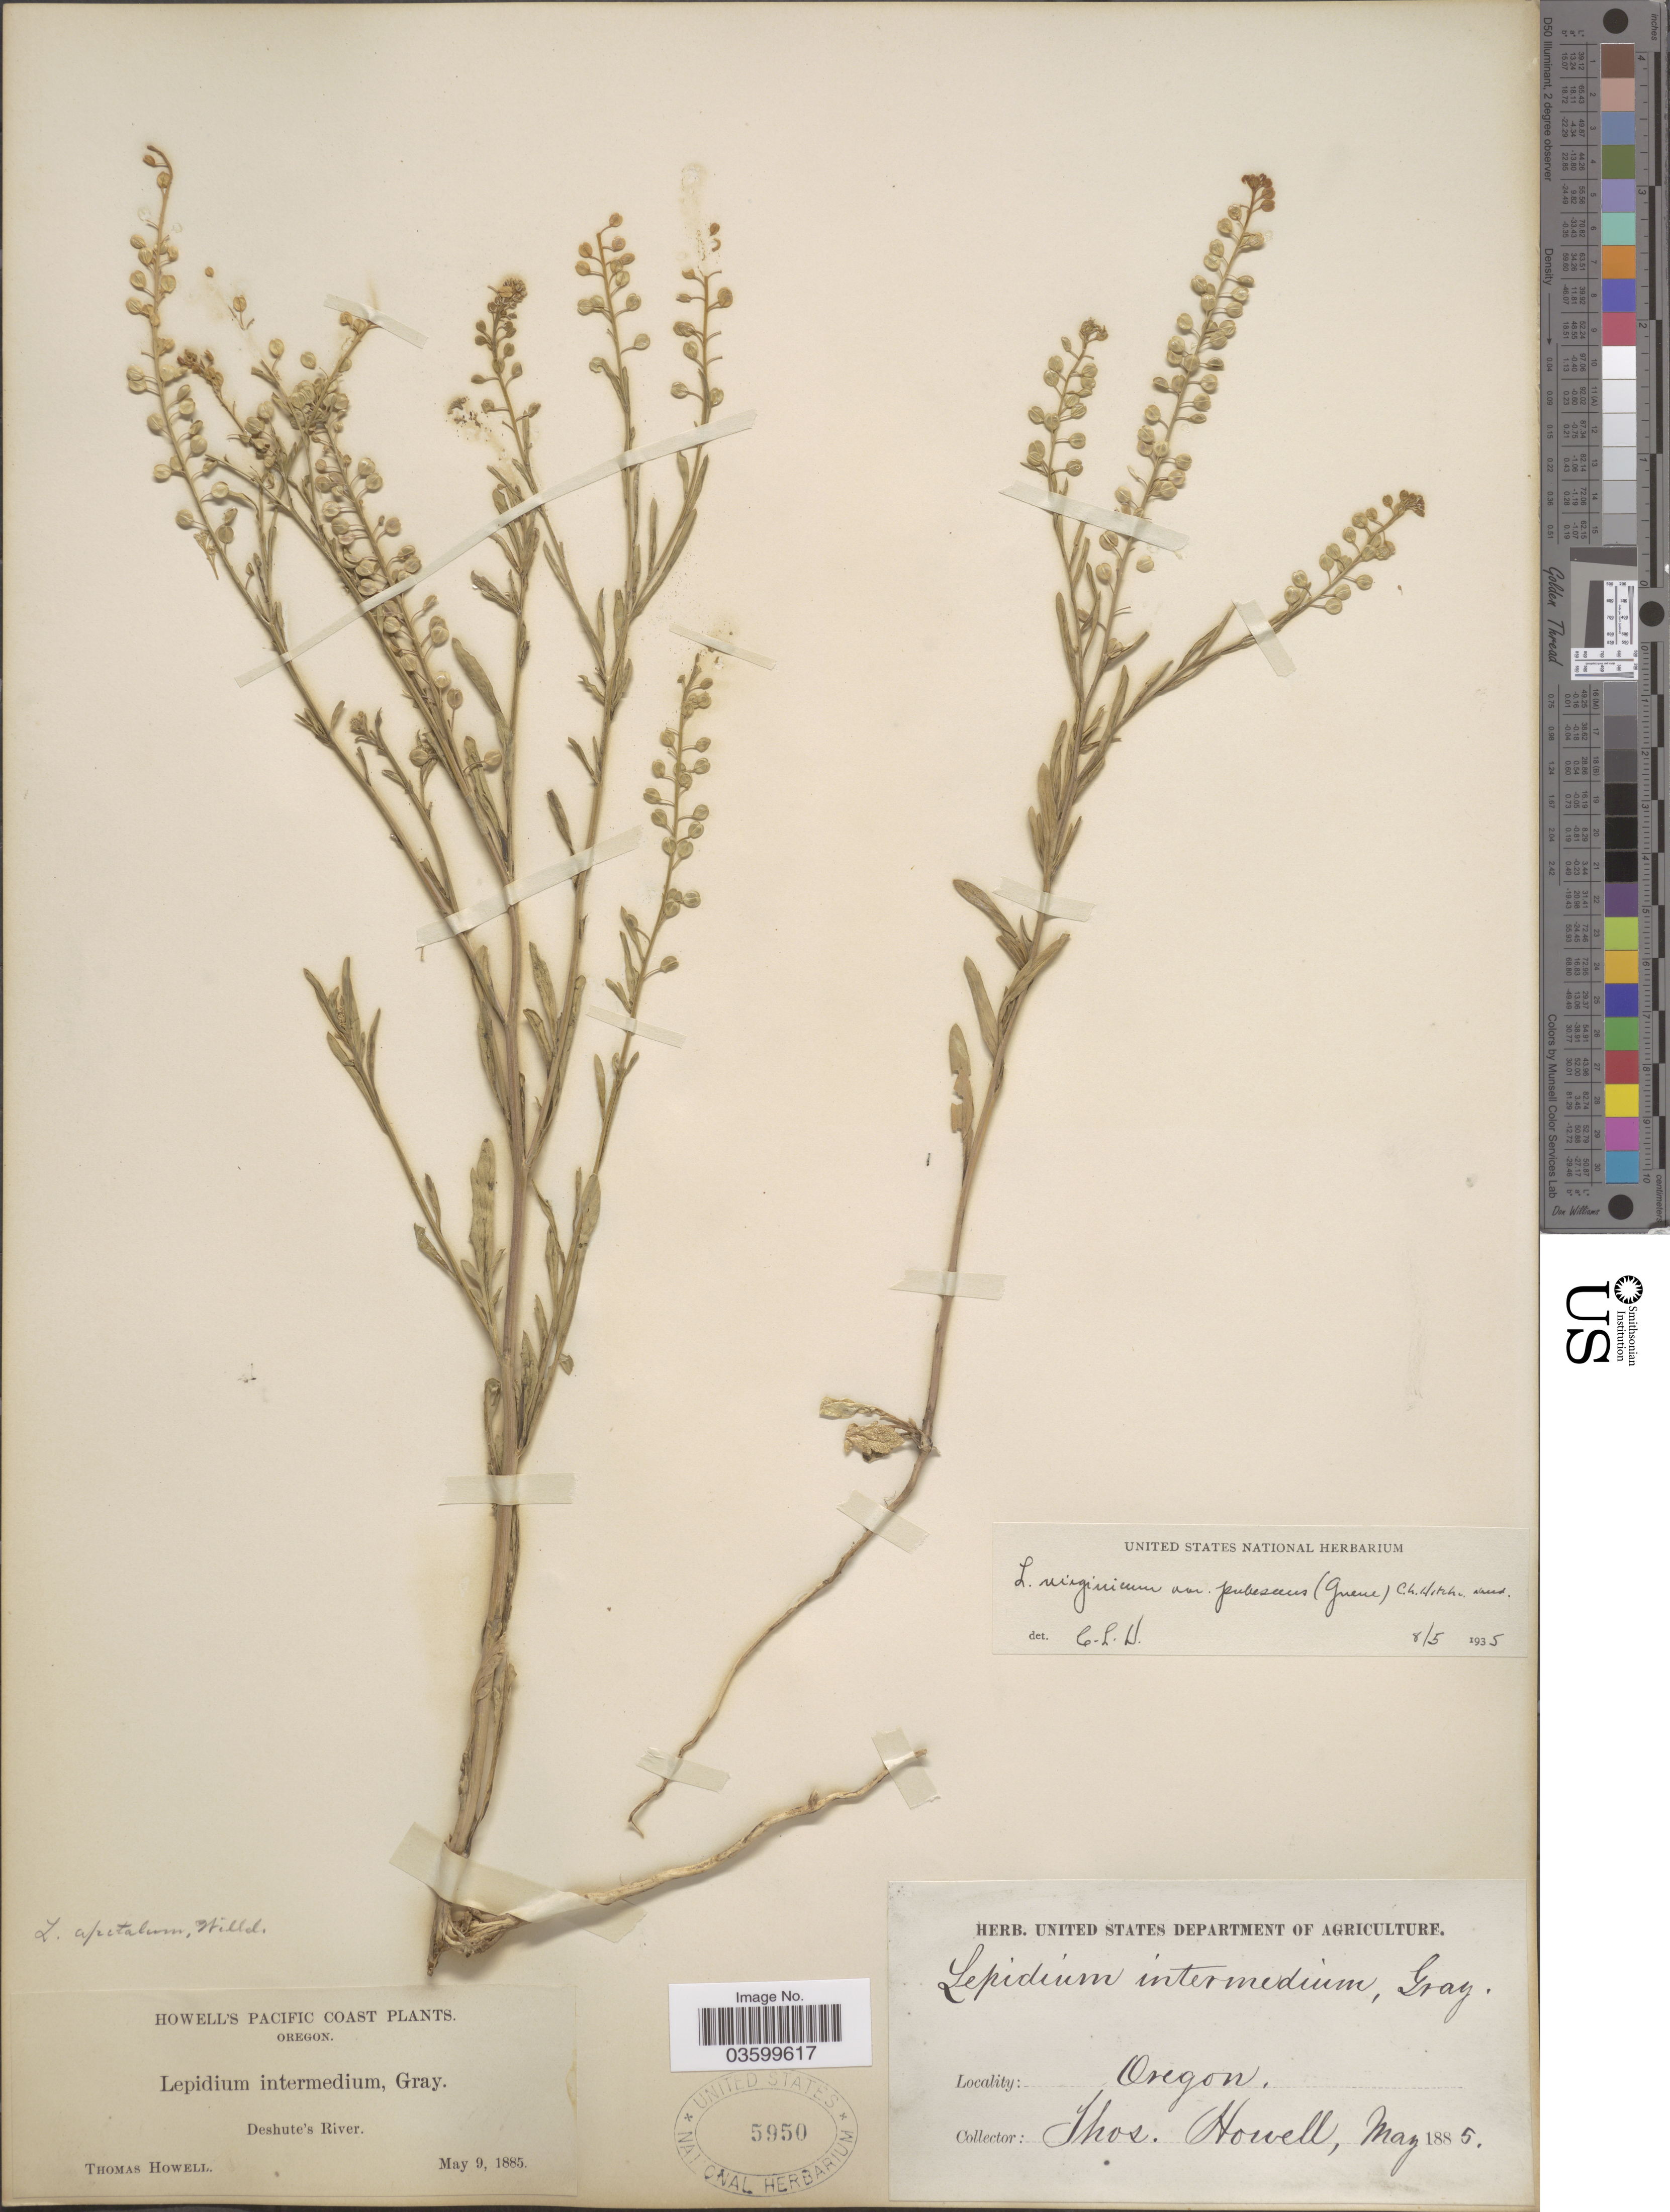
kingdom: Plantae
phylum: Tracheophyta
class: Magnoliopsida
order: Brassicales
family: Brassicaceae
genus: Lepidium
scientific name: Lepidium virginicum var. pubescens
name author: (Greene) C.L. Hitchc.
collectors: T. Howell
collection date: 1885-05-09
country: United States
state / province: Oregon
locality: Pacific Coast. Deshute's River.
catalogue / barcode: US 5950